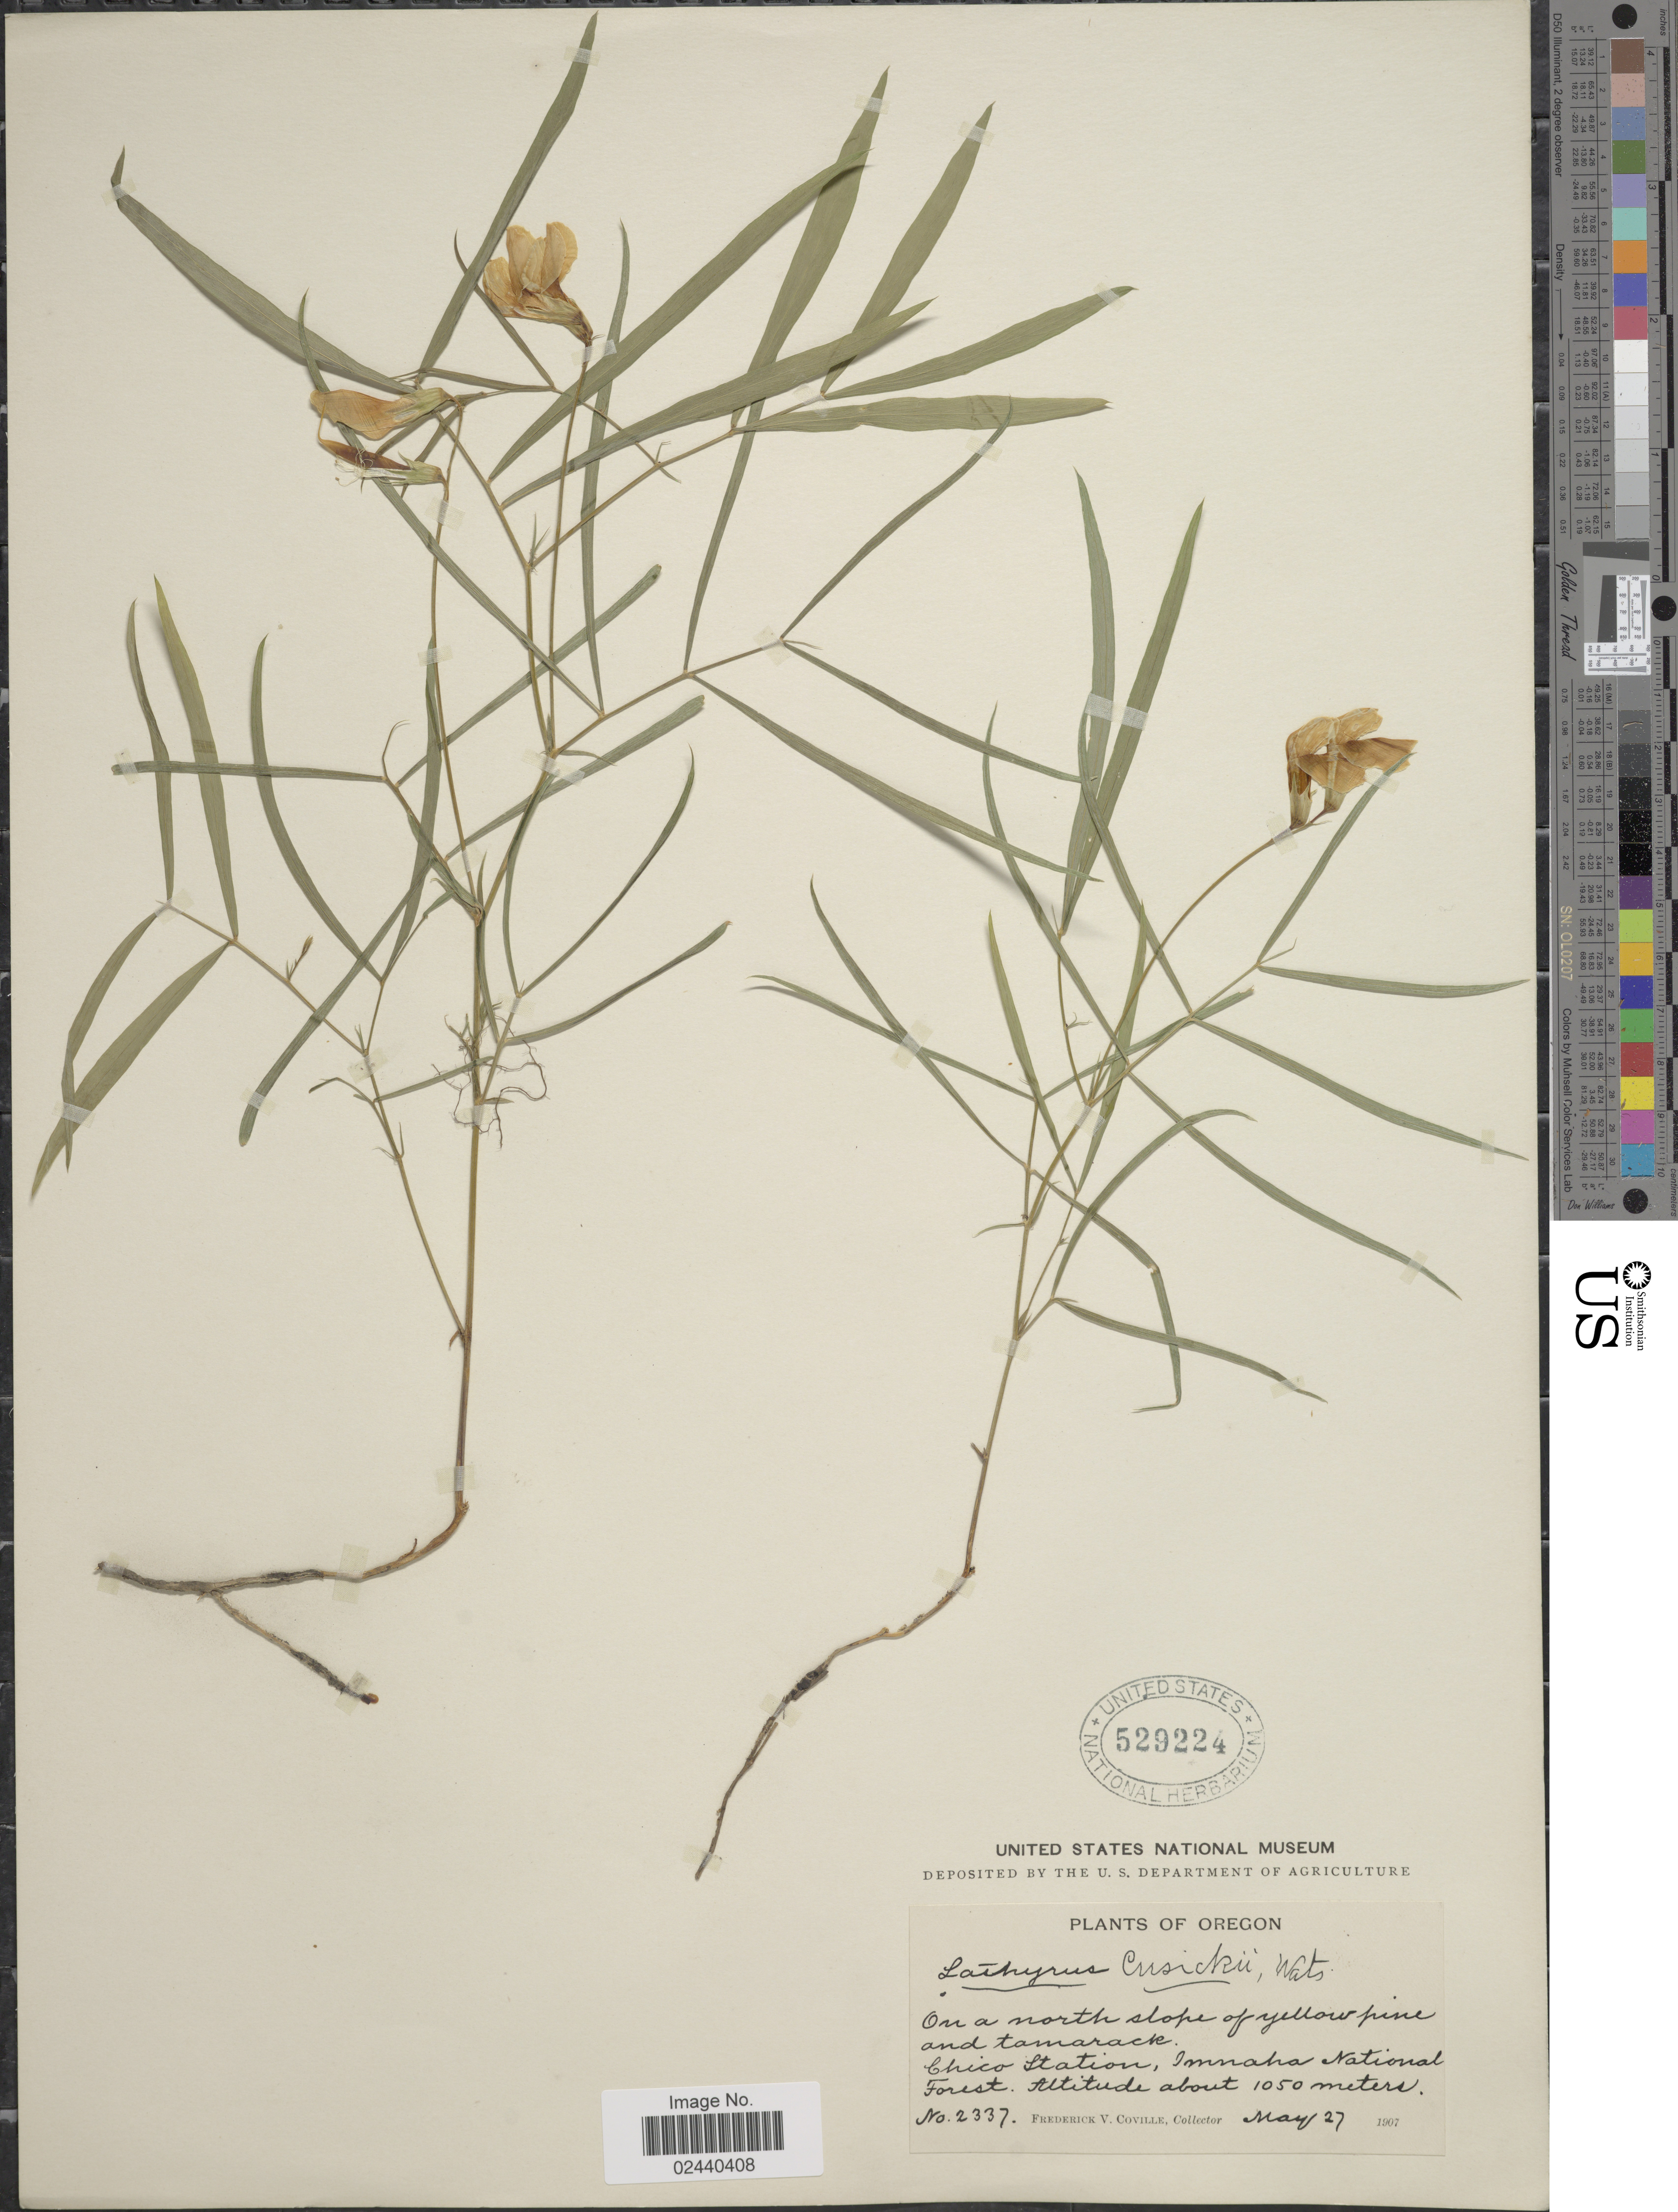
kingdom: Plantae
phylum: Tracheophyta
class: Magnoliopsida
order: Fabales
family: Fabaceae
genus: Lathyrus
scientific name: Lathyrus cusickii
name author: S. Watson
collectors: F. V. Coville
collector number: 2337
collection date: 1907-05-27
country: United States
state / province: Oregon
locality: On a north slope of yellow pine and tamarack. Chico Station, Imnaha National Forest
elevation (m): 1050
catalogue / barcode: US 529224